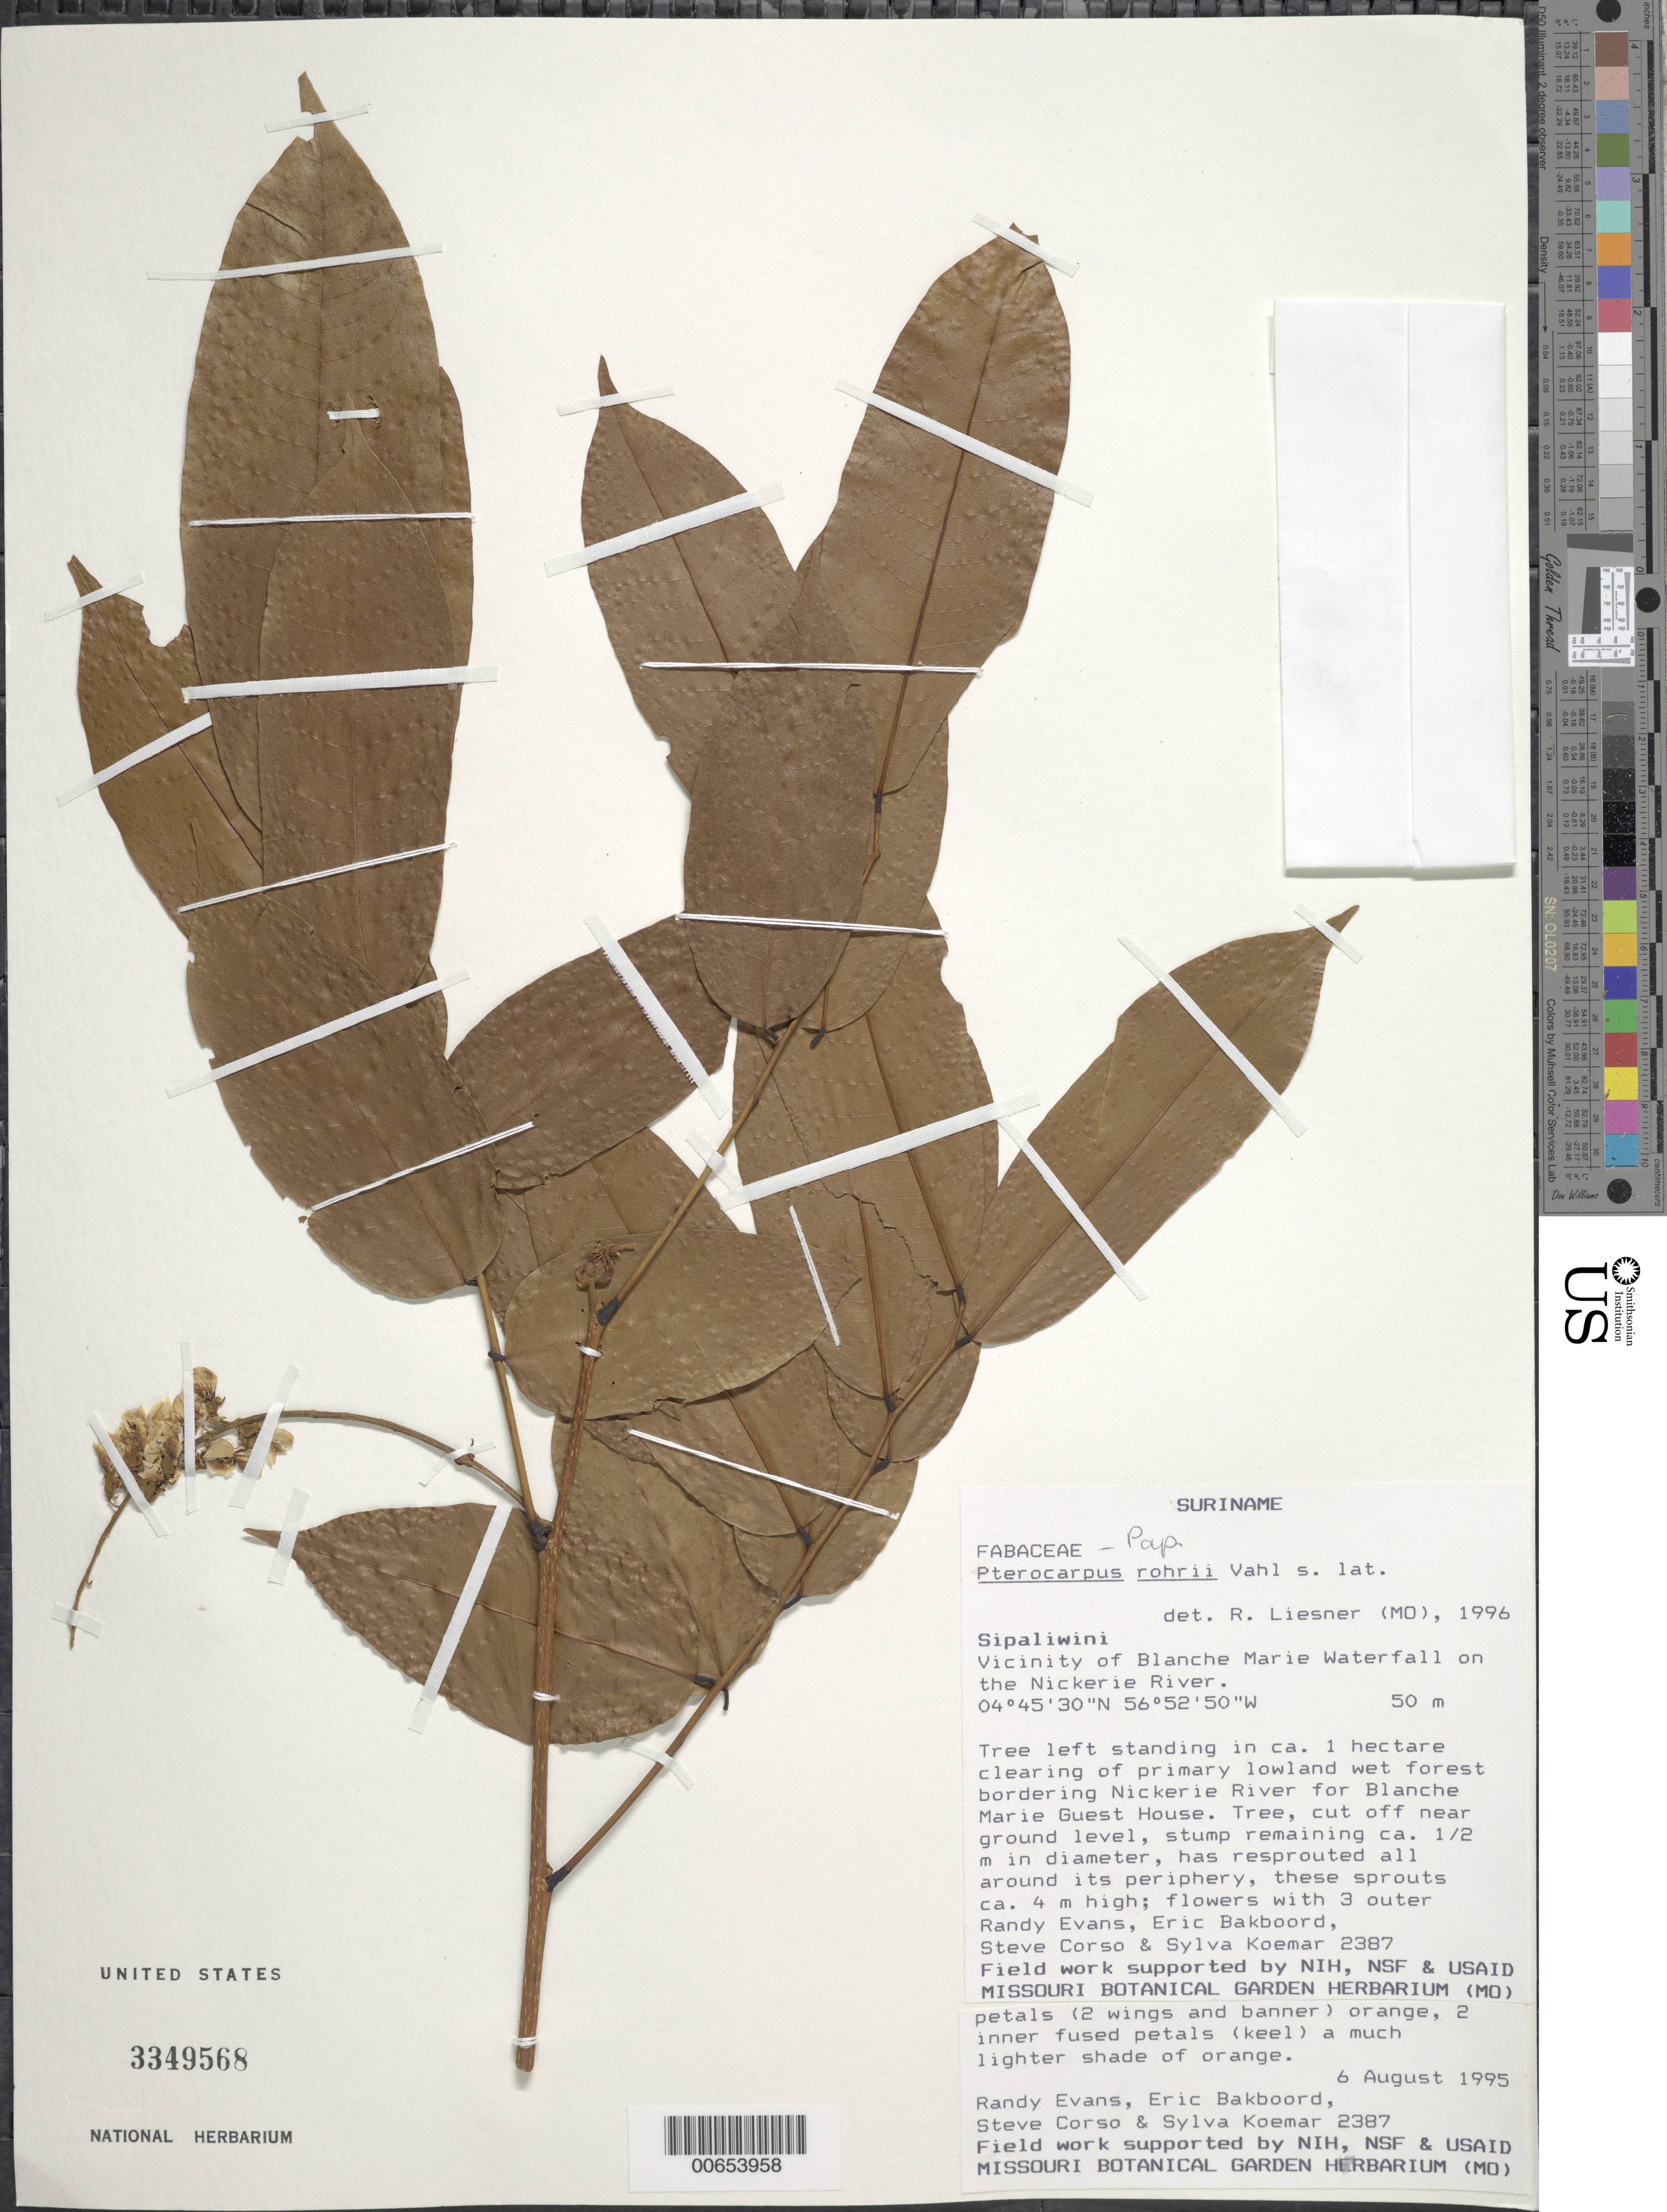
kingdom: Plantae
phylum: Tracheophyta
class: Magnoliopsida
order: Fabales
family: Fabaceae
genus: Pterocarpus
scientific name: Pterocarpus rohrii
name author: Vahl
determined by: Liesner, R. L.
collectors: R. Evans, E. Bakboord, S. Corso & S. Koemar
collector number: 2387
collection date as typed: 6-Aug-95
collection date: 1995-08-06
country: Suriname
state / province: Sipaliwini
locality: Blanche Marie Waterfall, vic., on Nickerie R.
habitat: Primary lowland wet forest bordering river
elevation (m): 50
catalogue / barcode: US 3349568